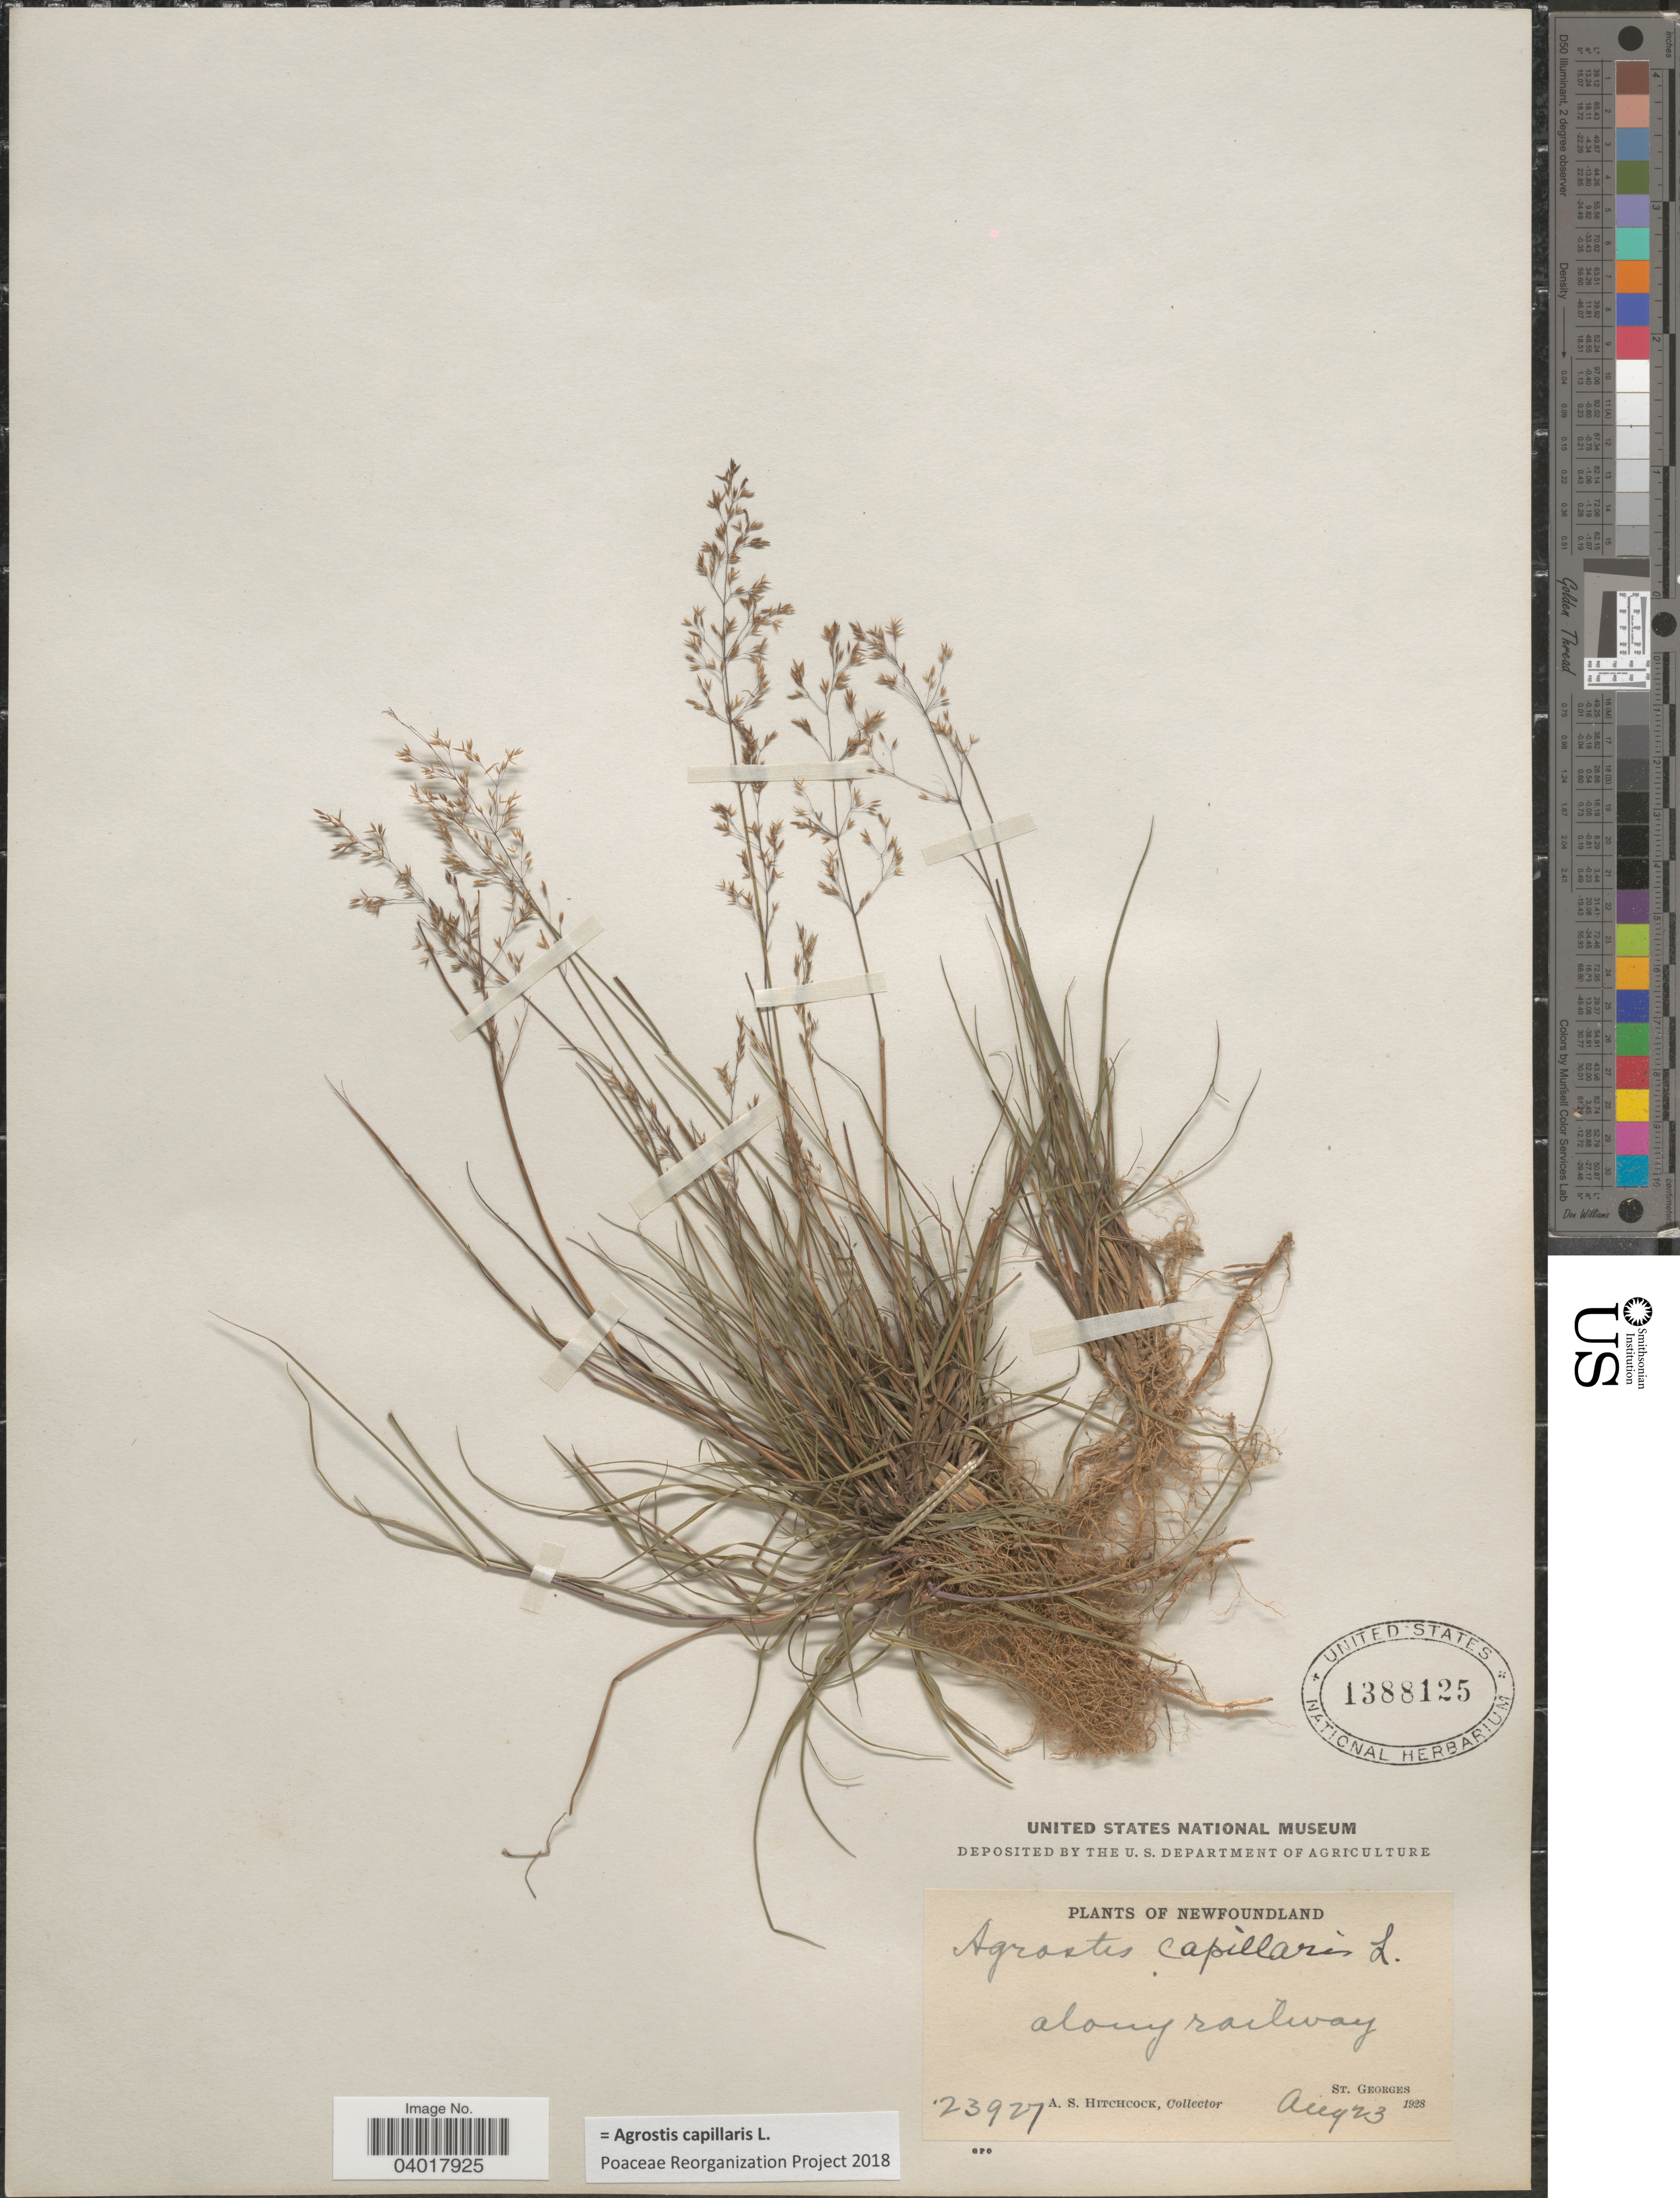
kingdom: Plantae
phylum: Tracheophyta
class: Liliopsida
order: Poales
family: Poaceae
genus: Agrostis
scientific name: Agrostis capillaris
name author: L.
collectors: A. S. Hitchcock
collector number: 23927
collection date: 1928-08-23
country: Canada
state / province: Newfoundland and Labrador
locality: St. Georges.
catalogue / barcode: US 1388125